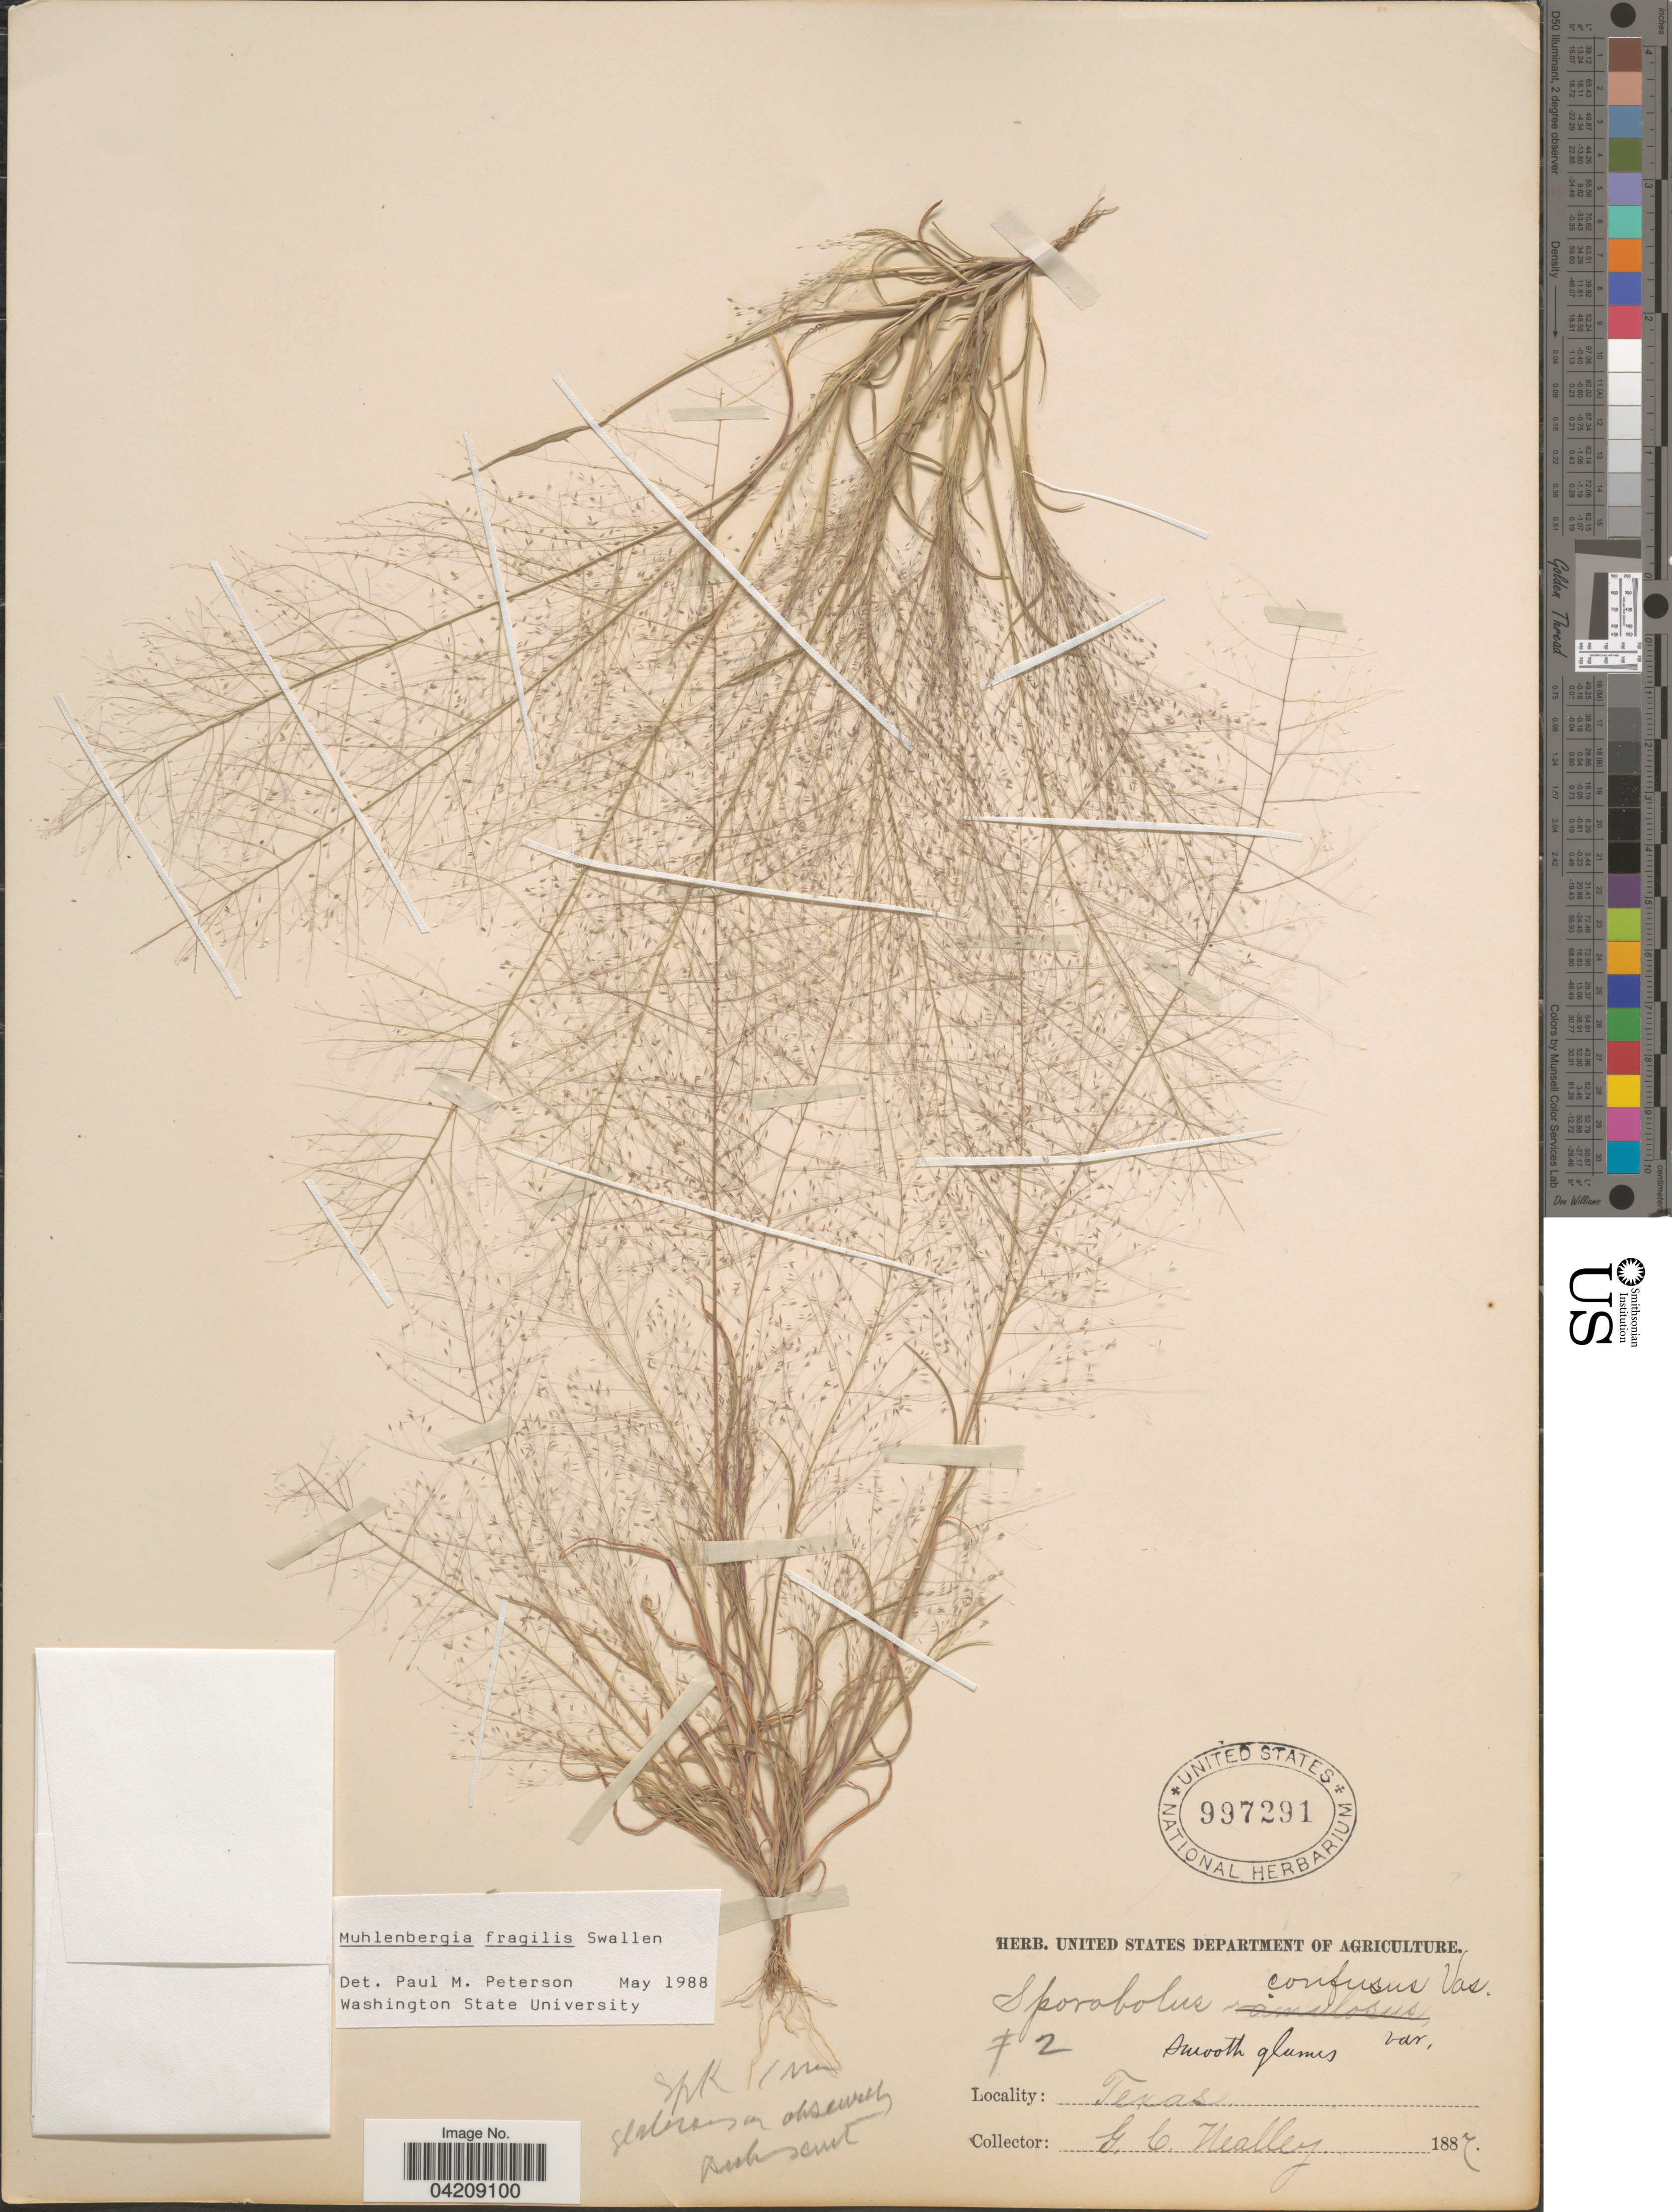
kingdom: Plantae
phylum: Tracheophyta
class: Liliopsida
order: Poales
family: Poaceae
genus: Muhlenbergia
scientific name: Muhlenbergia fragilis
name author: Swallen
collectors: G. C. Nealley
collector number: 2?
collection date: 1887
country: United States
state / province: Texas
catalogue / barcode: US 997291